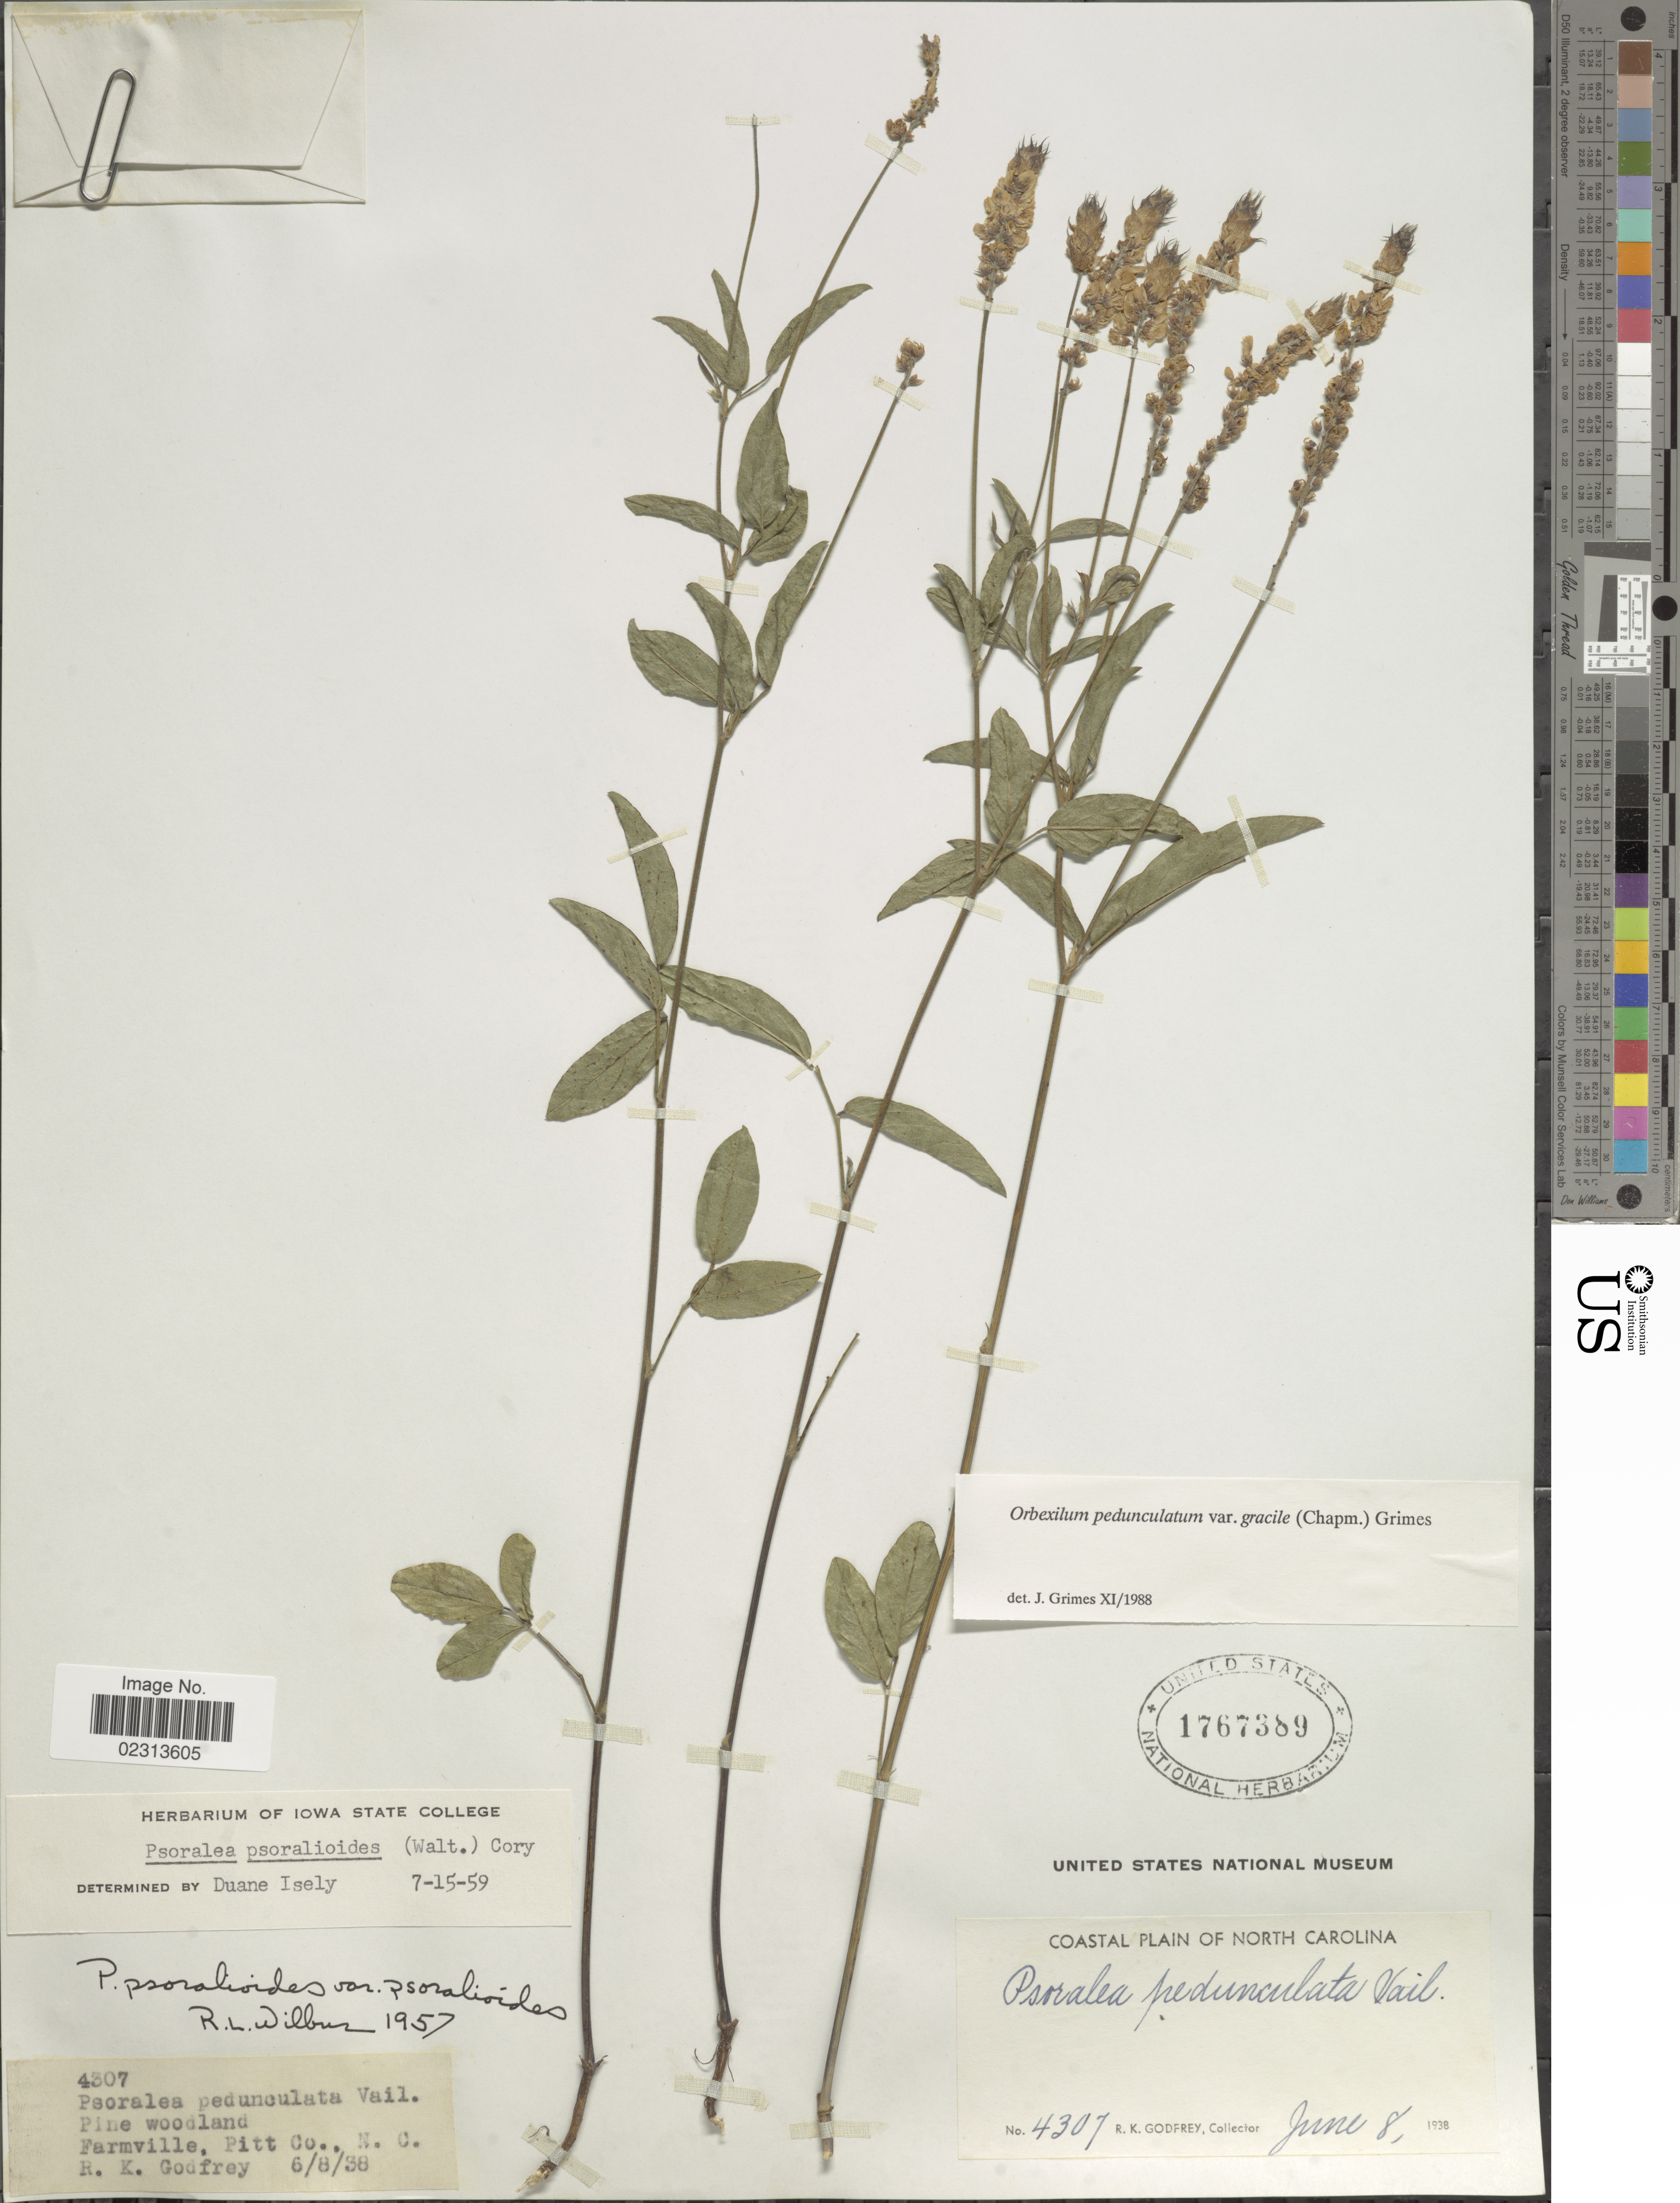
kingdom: Plantae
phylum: Tracheophyta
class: Magnoliopsida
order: Fabales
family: Fabaceae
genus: Orbexilum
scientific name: Orbexilum pedunculatum var. gracile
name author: (Torr. & A. Gray) J.W. Grimes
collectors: R. K. Godfrey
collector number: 4307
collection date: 1938-06-08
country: United States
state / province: North Carolina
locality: Coastal Plain, Farmville, Pitt Co.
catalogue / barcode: US 1767389